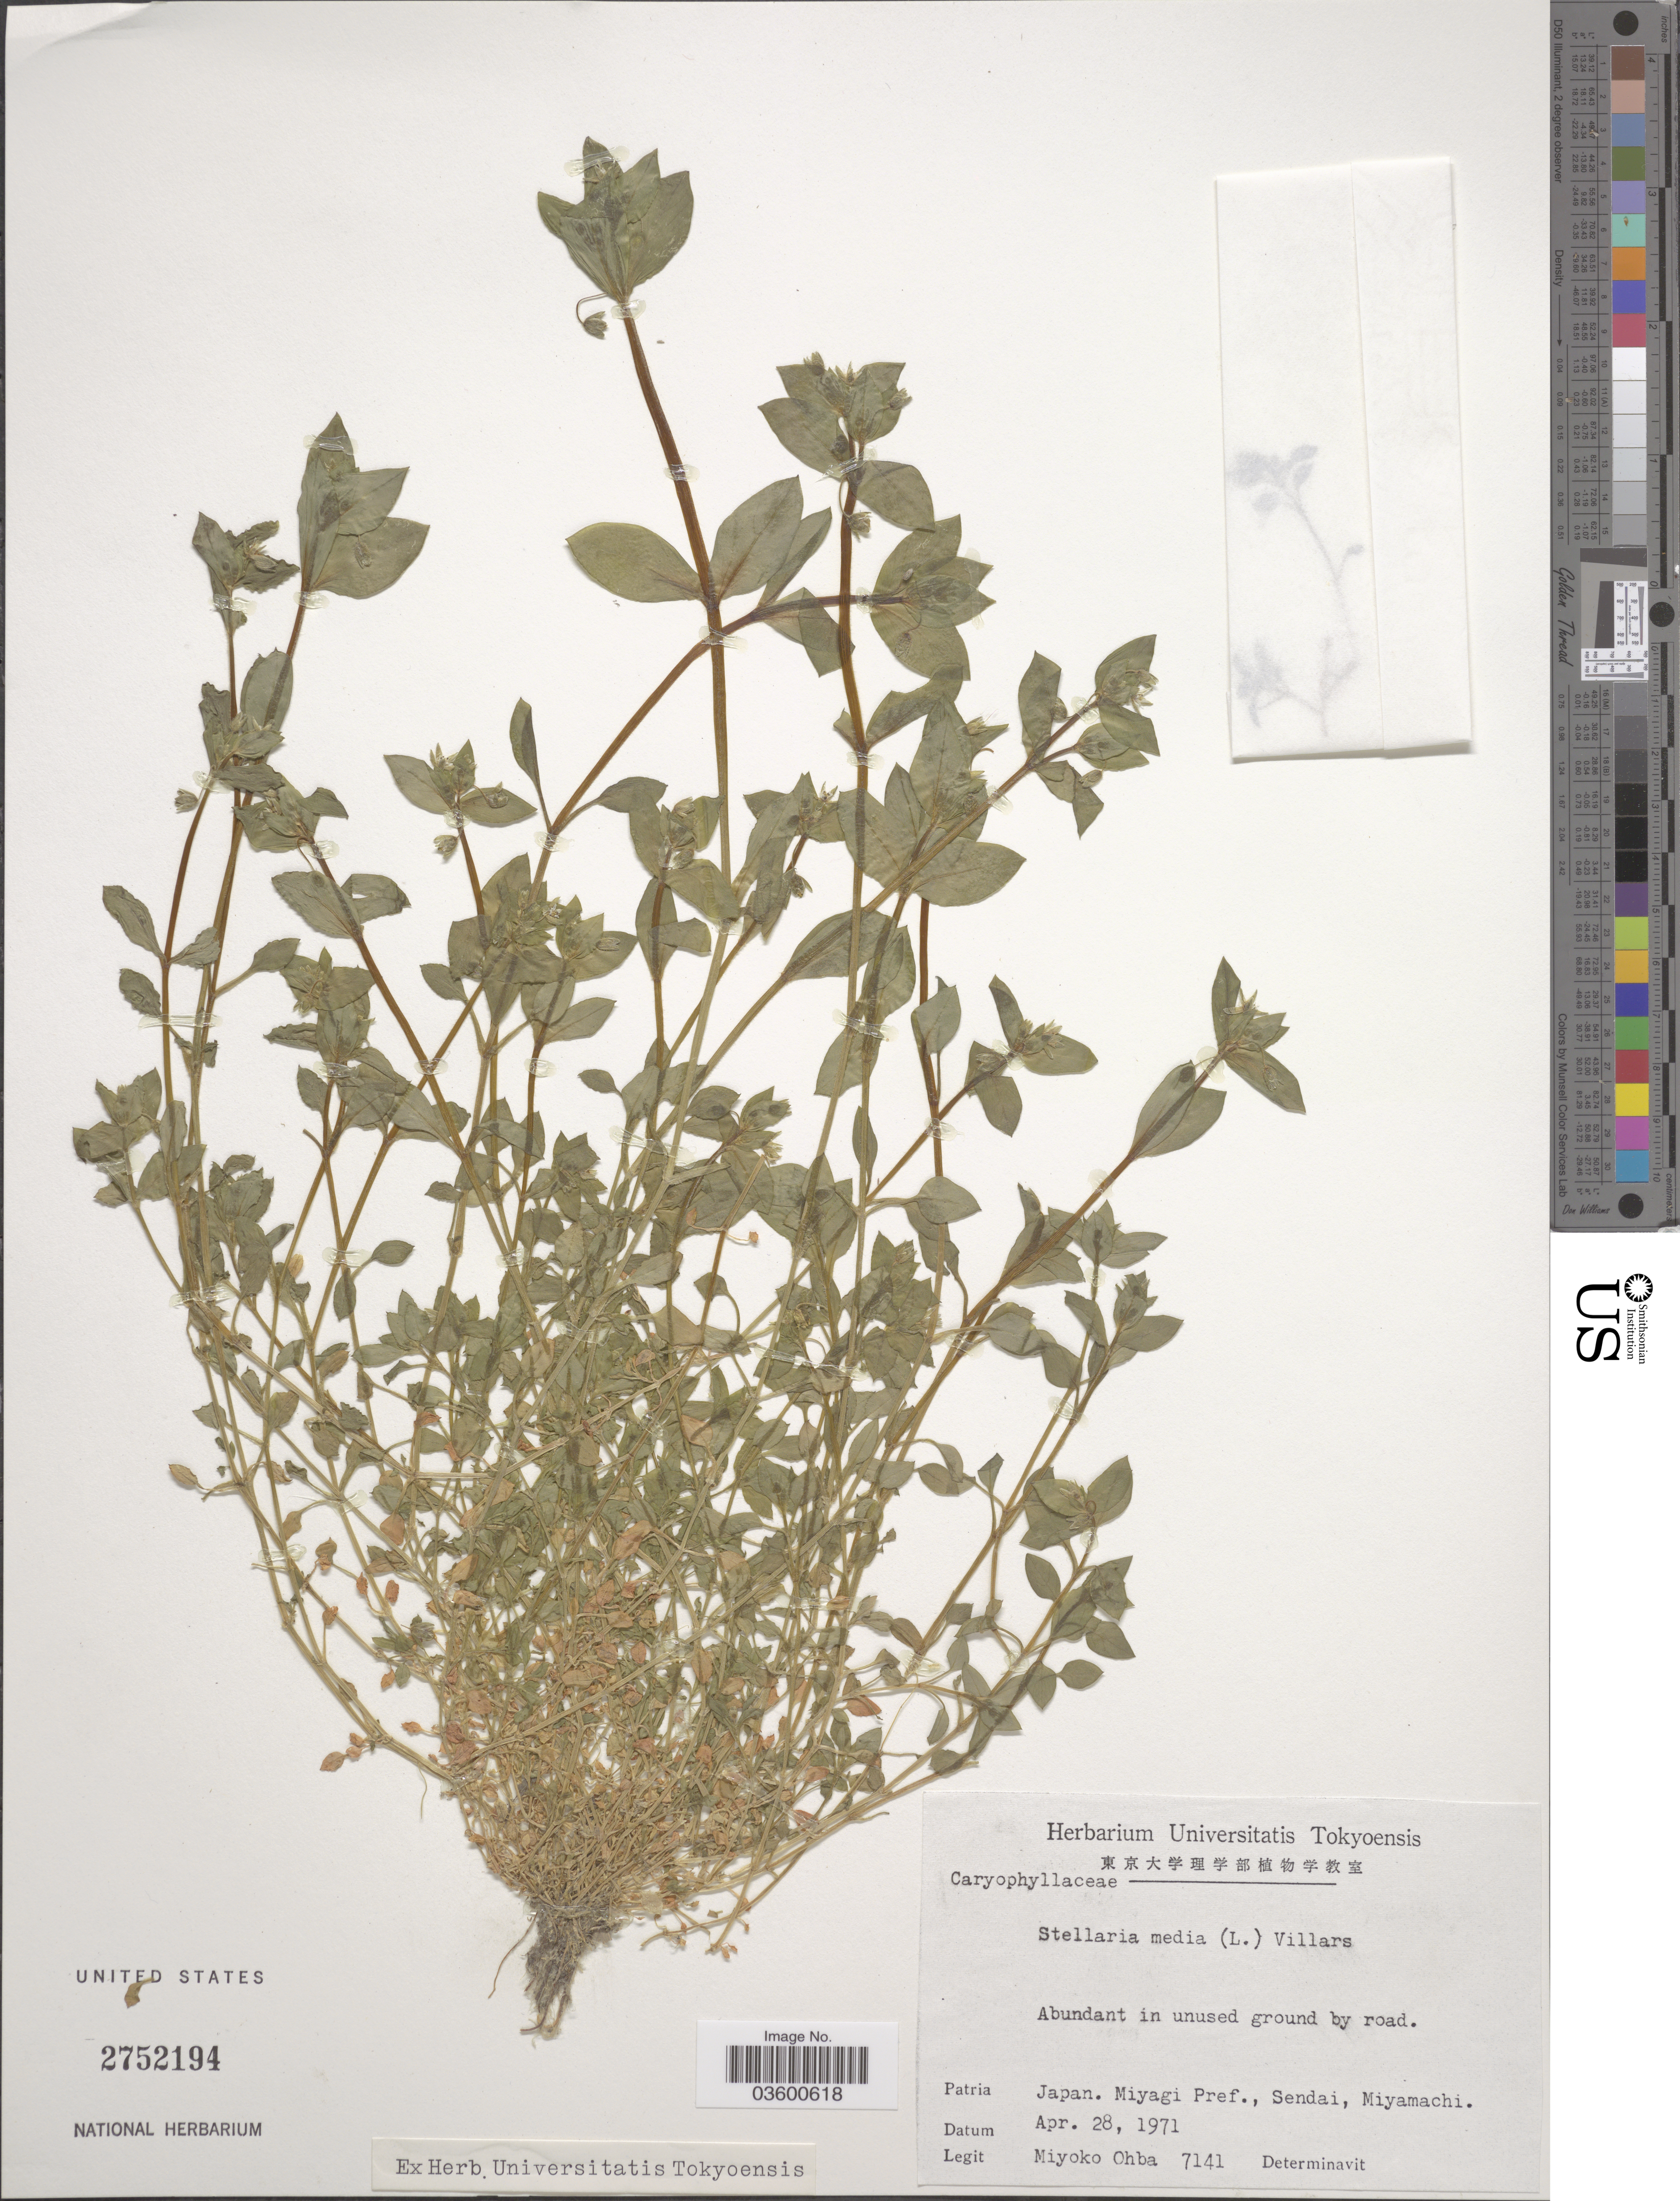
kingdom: Plantae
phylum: Tracheophyta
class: Magnoliopsida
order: Caryophyllales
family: Caryophyllaceae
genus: Stellaria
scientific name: Stellaria media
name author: (L.) Vill.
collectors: M. Ohba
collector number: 7141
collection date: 1971-04-28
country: Japan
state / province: Miyagi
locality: Miyagi Pref., Sendai, Miyamachi.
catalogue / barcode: US 2752194